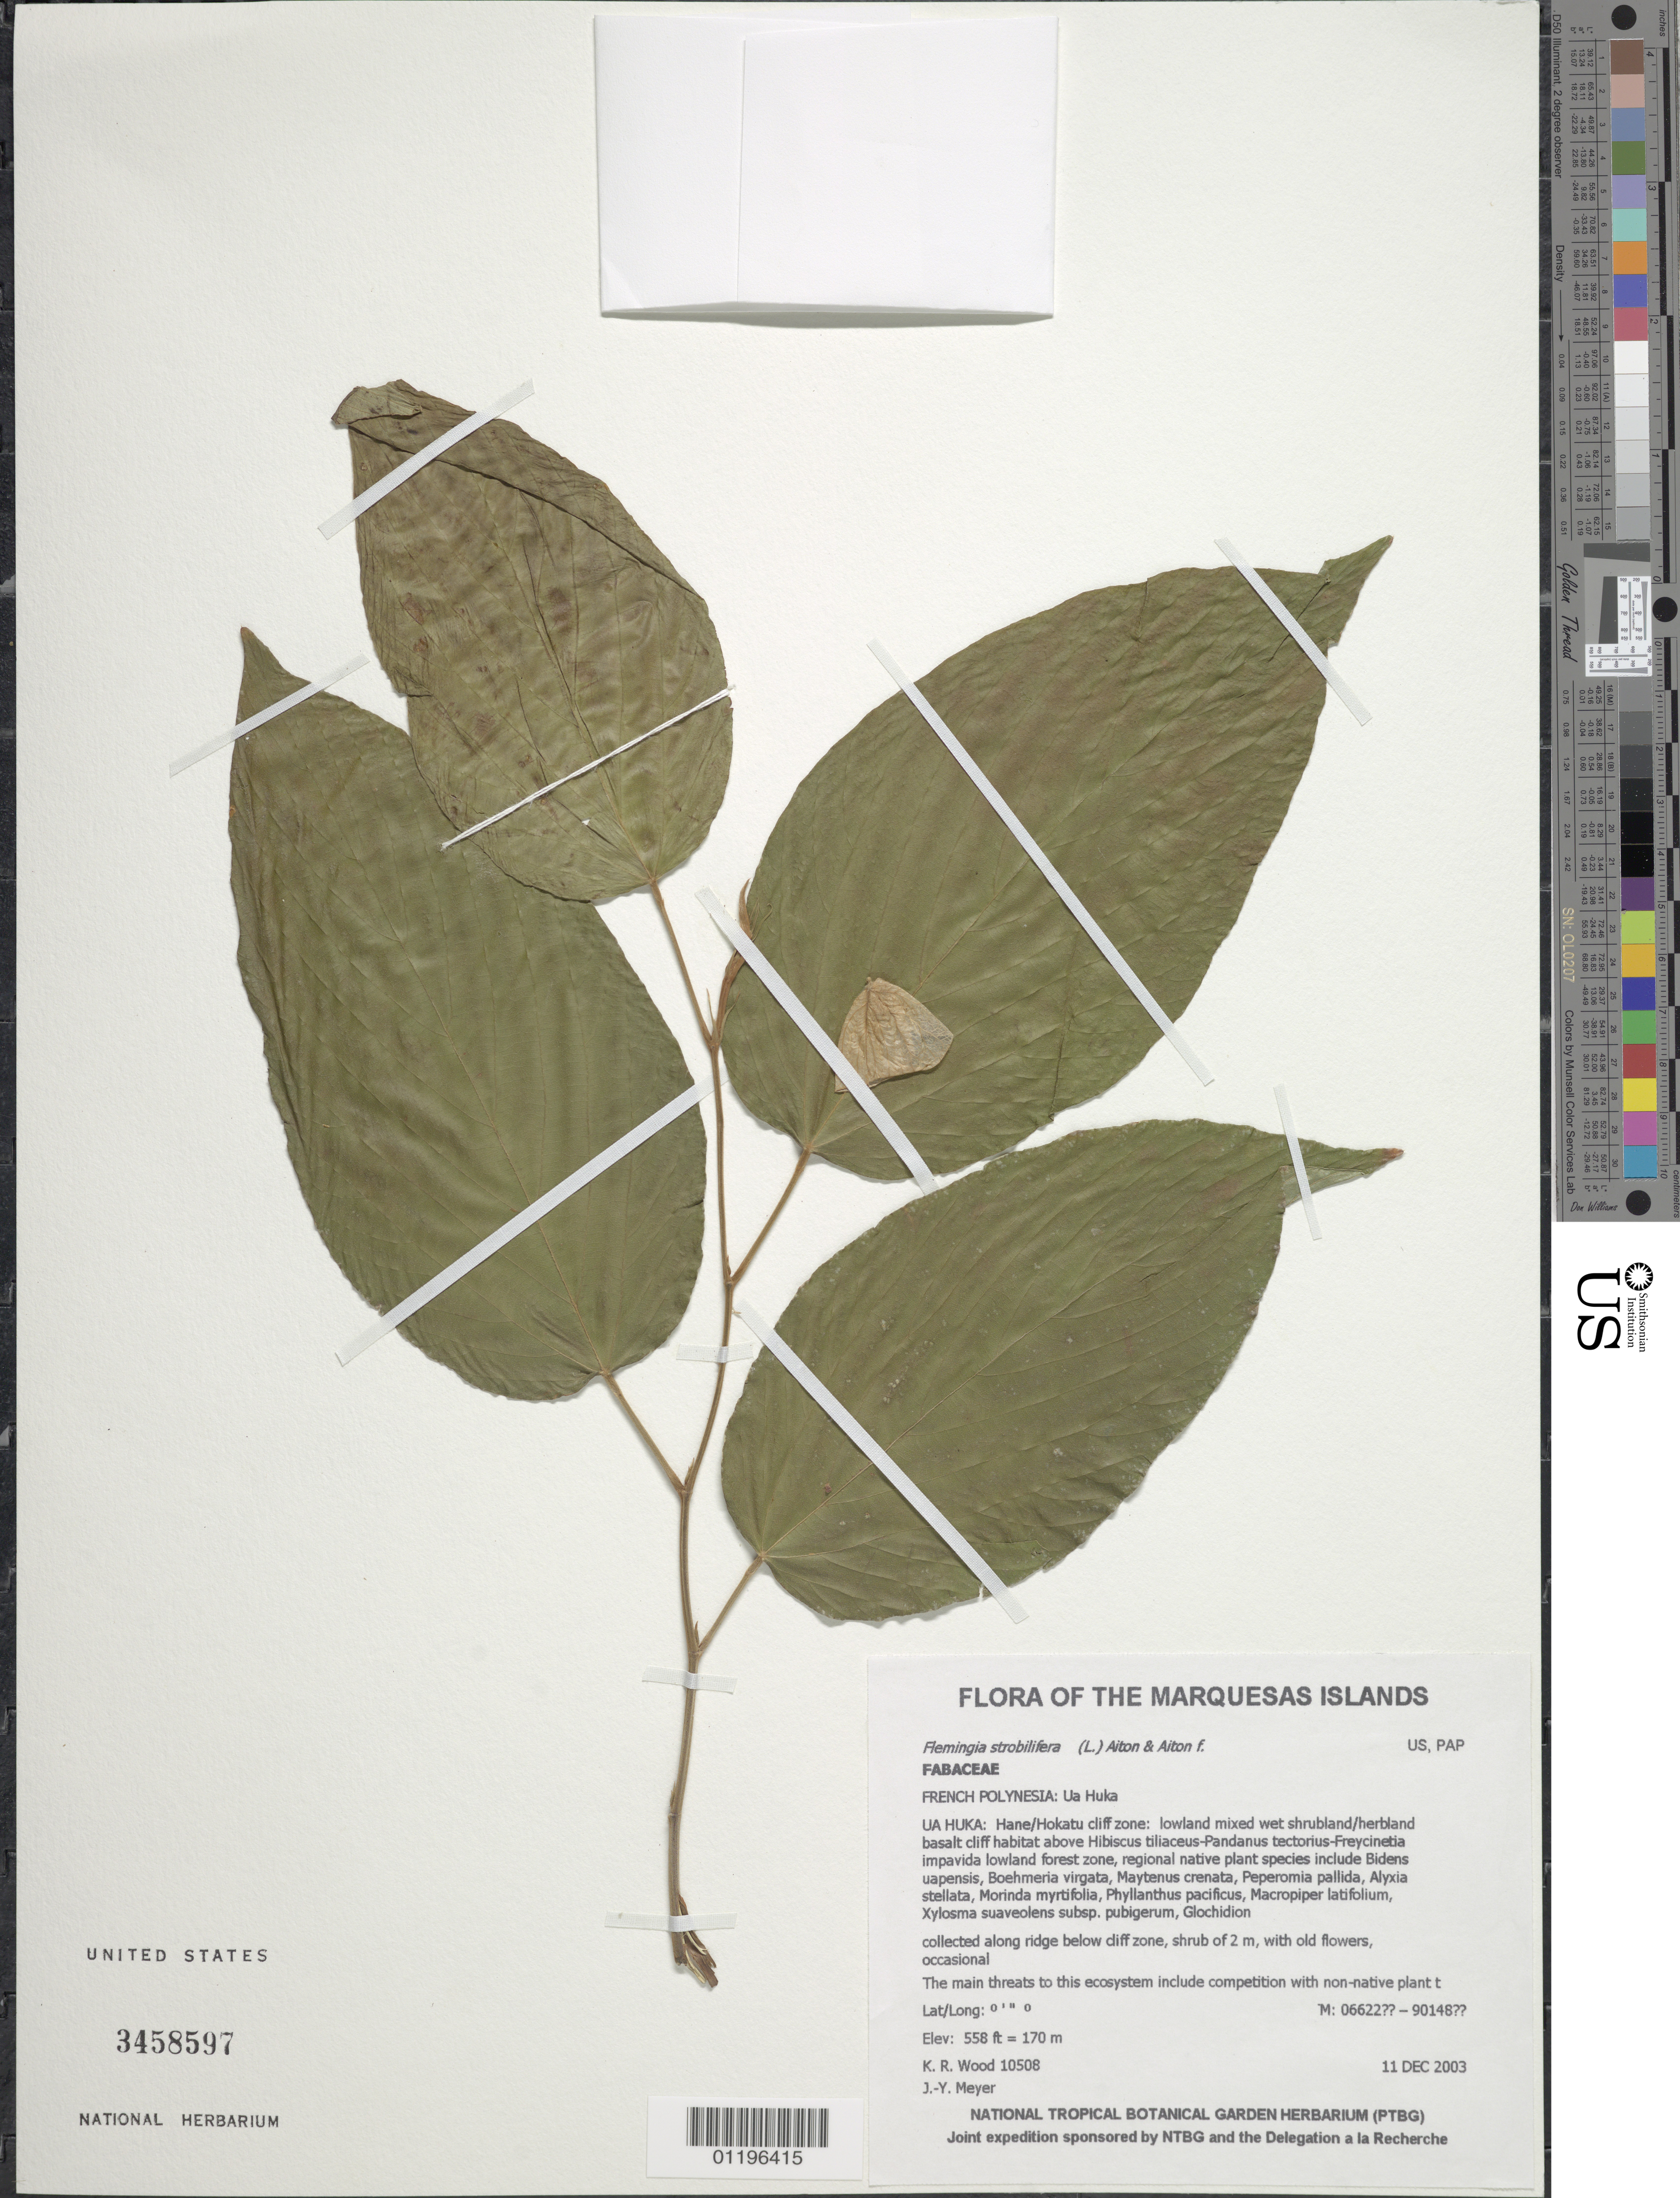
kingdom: Plantae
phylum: Tracheophyta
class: Magnoliopsida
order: Fabales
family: Fabaceae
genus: Flemingia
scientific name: Flemingia strobilifera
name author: (L.) W.T. Aiton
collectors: K. R. Wood & J.-Y. Meyer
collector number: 10508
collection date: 2003-12-11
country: French Polynesia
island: Ua Huka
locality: Hane/Hokatu cliff zone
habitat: Lowland mixed wet shrubland/herbland basalt cliff habitat above Hibiscus tiliaceus - Pandanus tectorius - Freycinetia impavida lowland forest zone. Low-slope, S aspect, steep slope, open, mesic. Collected along ridge below cliff zone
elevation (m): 170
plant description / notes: Competition with non-native plant taxa such as Psidium guajava, Ageratum conyzoides, Zingiber zerumbet, Paspalum conjugatum, Coffea arabica, Oplismenus compositus, and Kyllinga brevifolia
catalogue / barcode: US 3458597